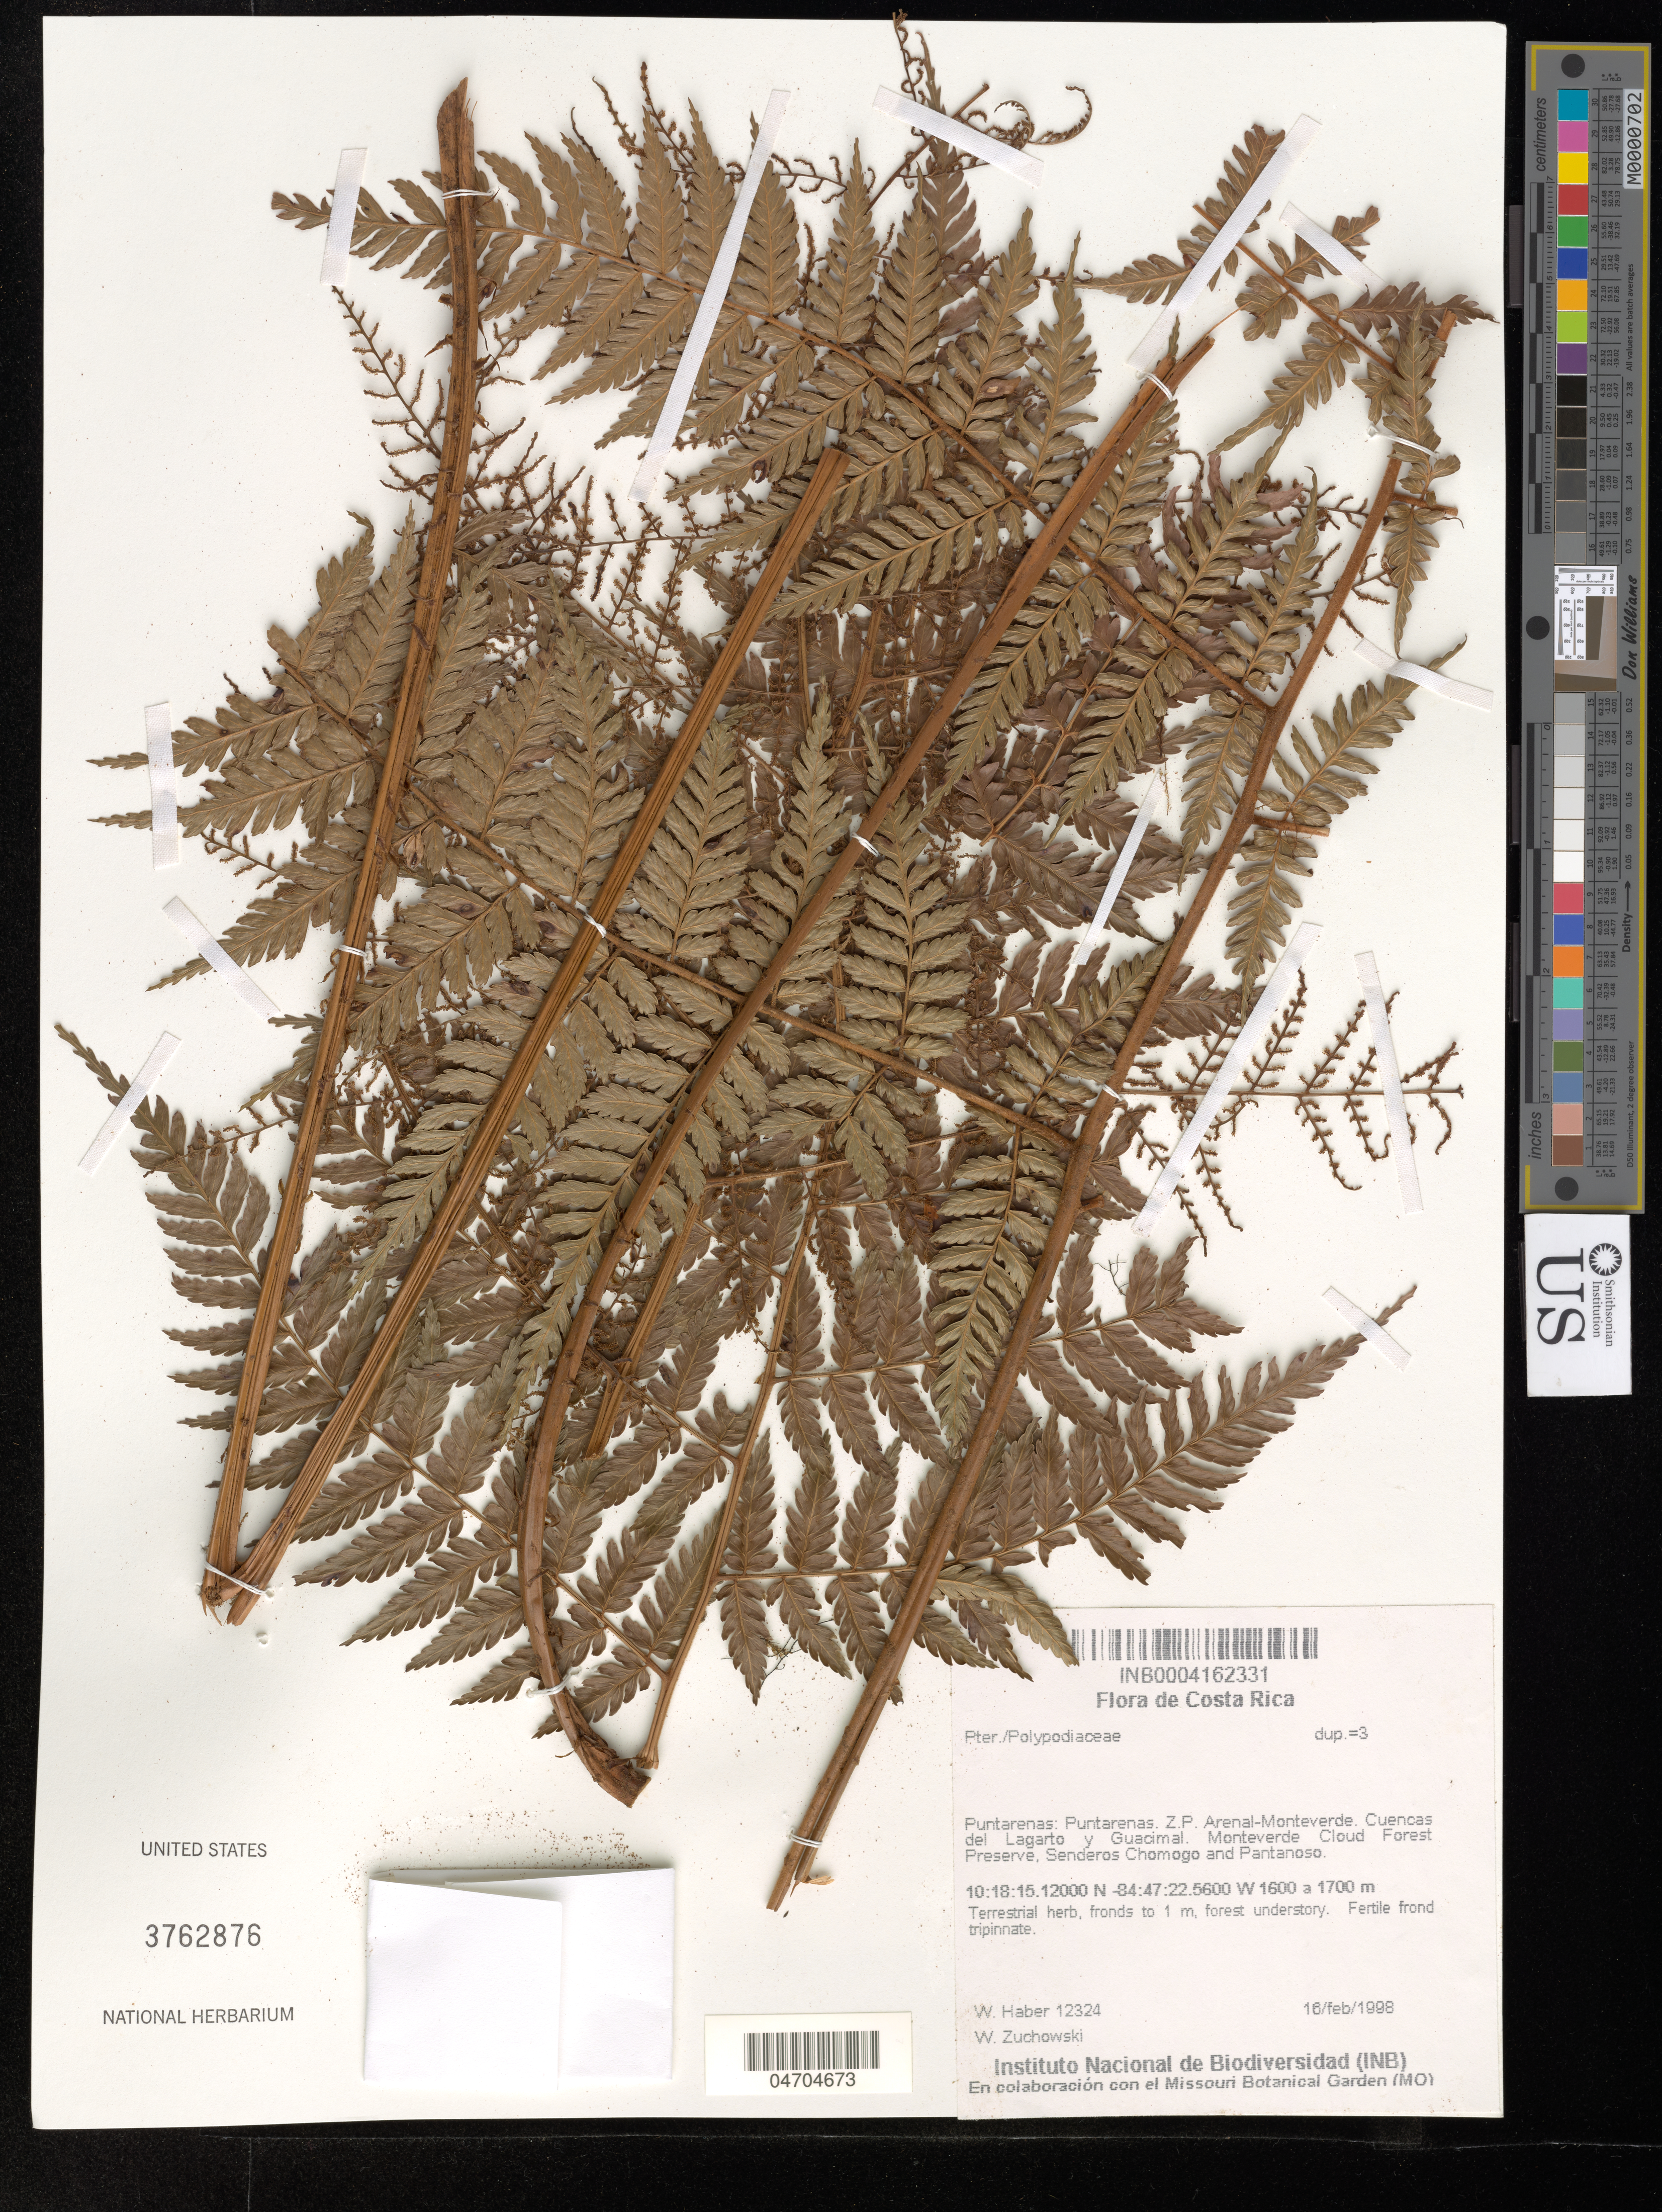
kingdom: Plantae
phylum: Tracheophyta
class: Magnoliopsida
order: Caryophyllales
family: Polygonaceae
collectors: W. Haber & W. Zuchowski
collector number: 12324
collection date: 1998-02-16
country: Costa Rica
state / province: Puntarenas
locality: Puntarenas. Z. P. Arenal-Monteverde. Cuencas del Lagarto y Guacimal. Monteverde Cloud Forest Preserve. Senderos Chomogo and Pantanoso.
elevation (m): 1600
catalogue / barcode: US 3762876